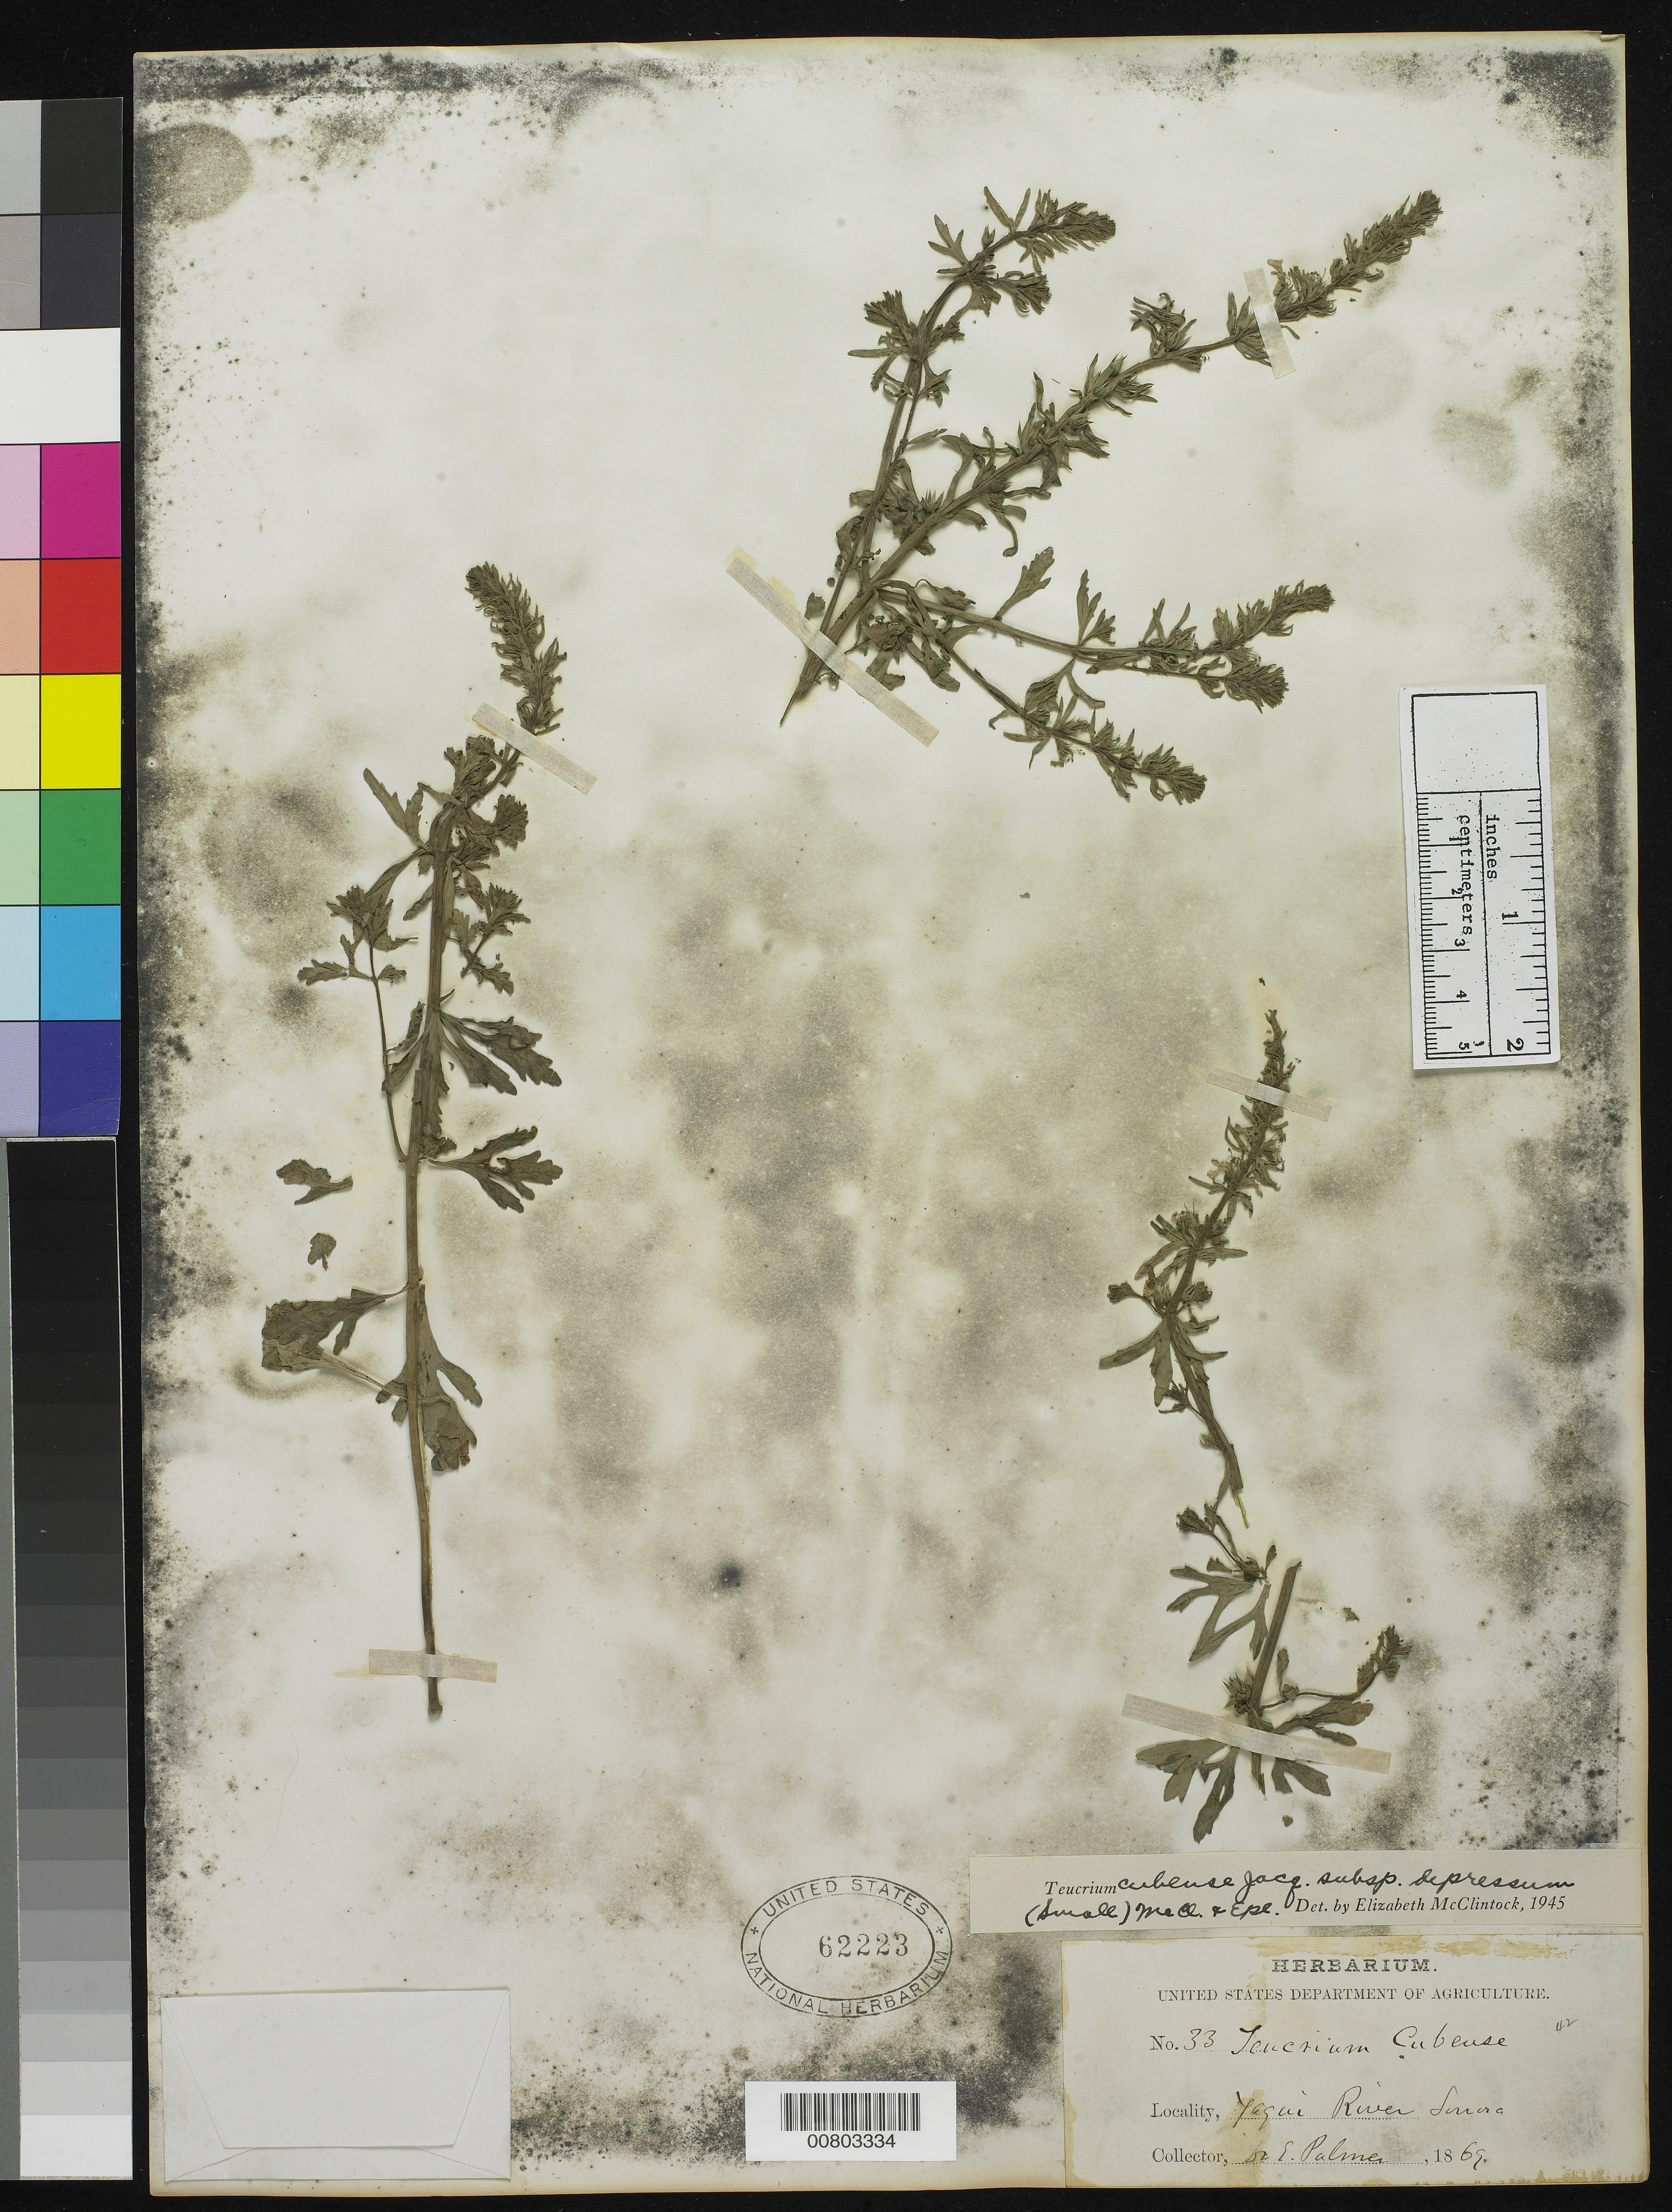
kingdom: Plantae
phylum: Tracheophyta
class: Magnoliopsida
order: Lamiales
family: Lamiaceae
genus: Teucrium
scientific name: Teucrium cubense subsp. depressum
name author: (Small) E. M. McClint. & Epling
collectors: E. Palmer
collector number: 33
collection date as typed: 1869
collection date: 1869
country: Mexico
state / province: Sonora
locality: Yaqui River, Sonora.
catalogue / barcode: US 62223